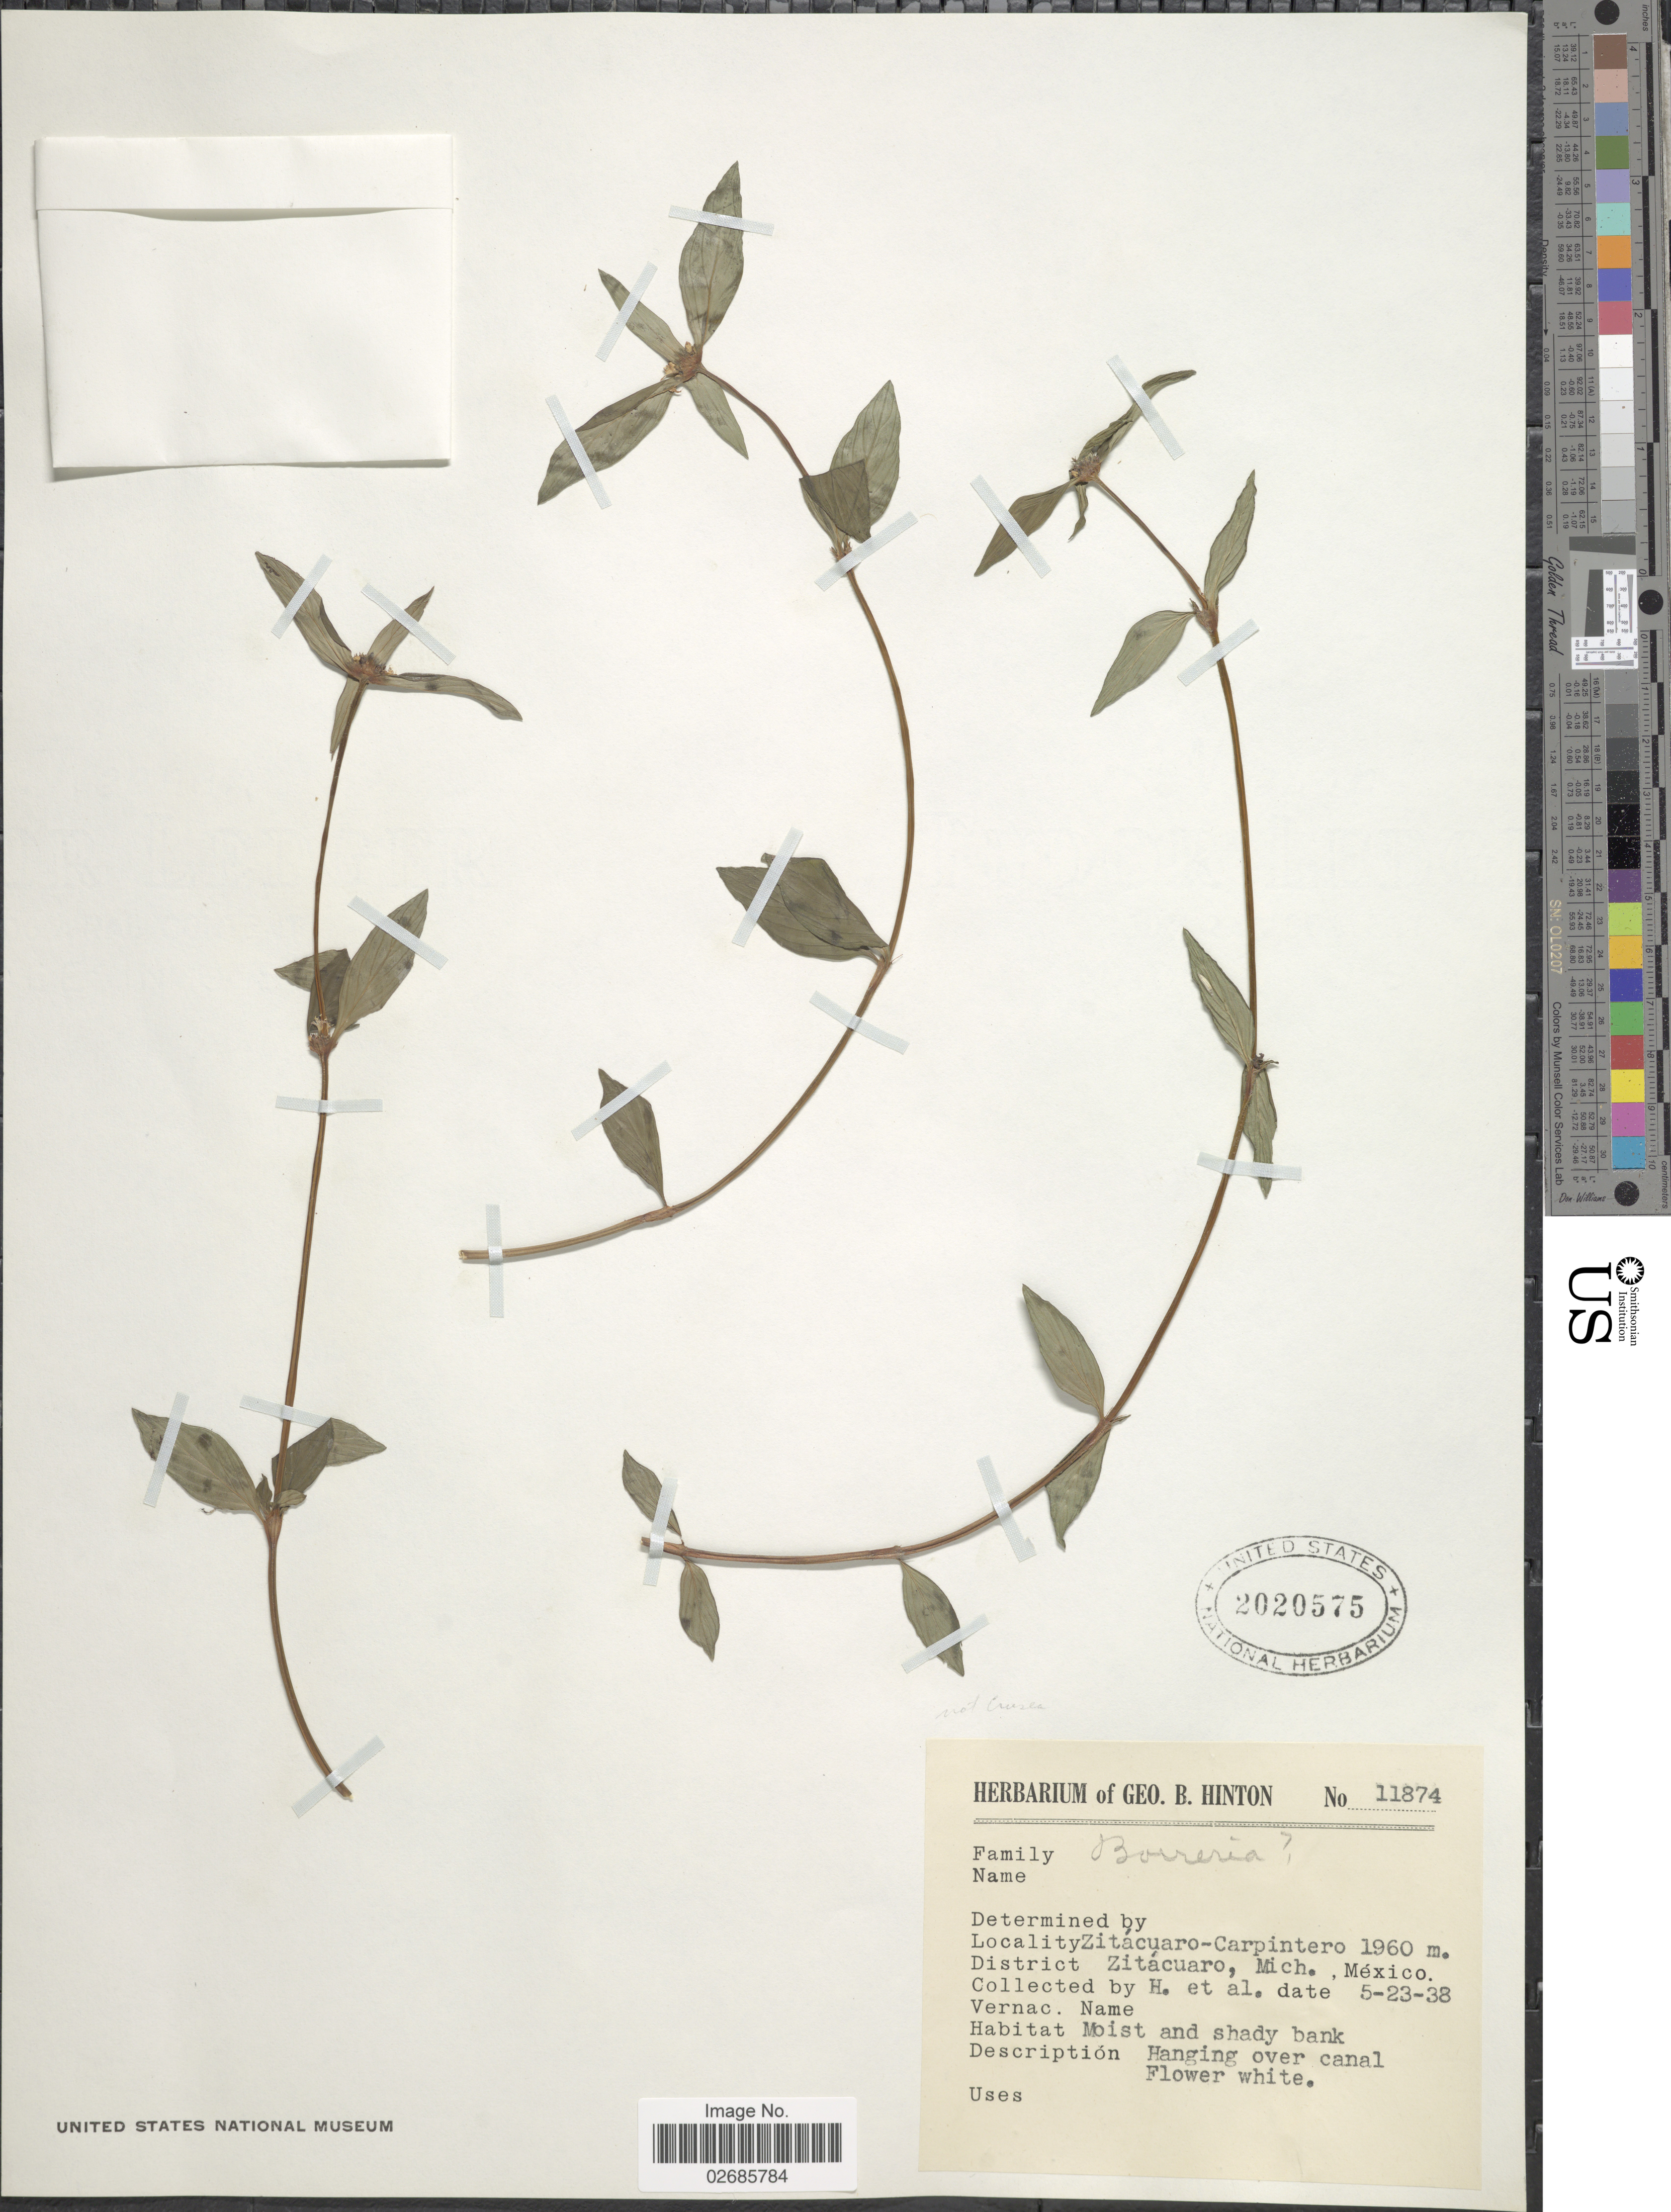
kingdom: Plantae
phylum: Tracheophyta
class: Magnoliopsida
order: Gentianales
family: Rubiaceae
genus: Borreria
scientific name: Borreria sp.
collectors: G. B. Hinton & et al.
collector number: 11874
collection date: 1938-05-23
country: Mexico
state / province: Michoacán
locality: Zitácuaro-Carpintero, District Zitácuaro, Moist and shady bank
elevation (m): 1960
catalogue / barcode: US 2020575